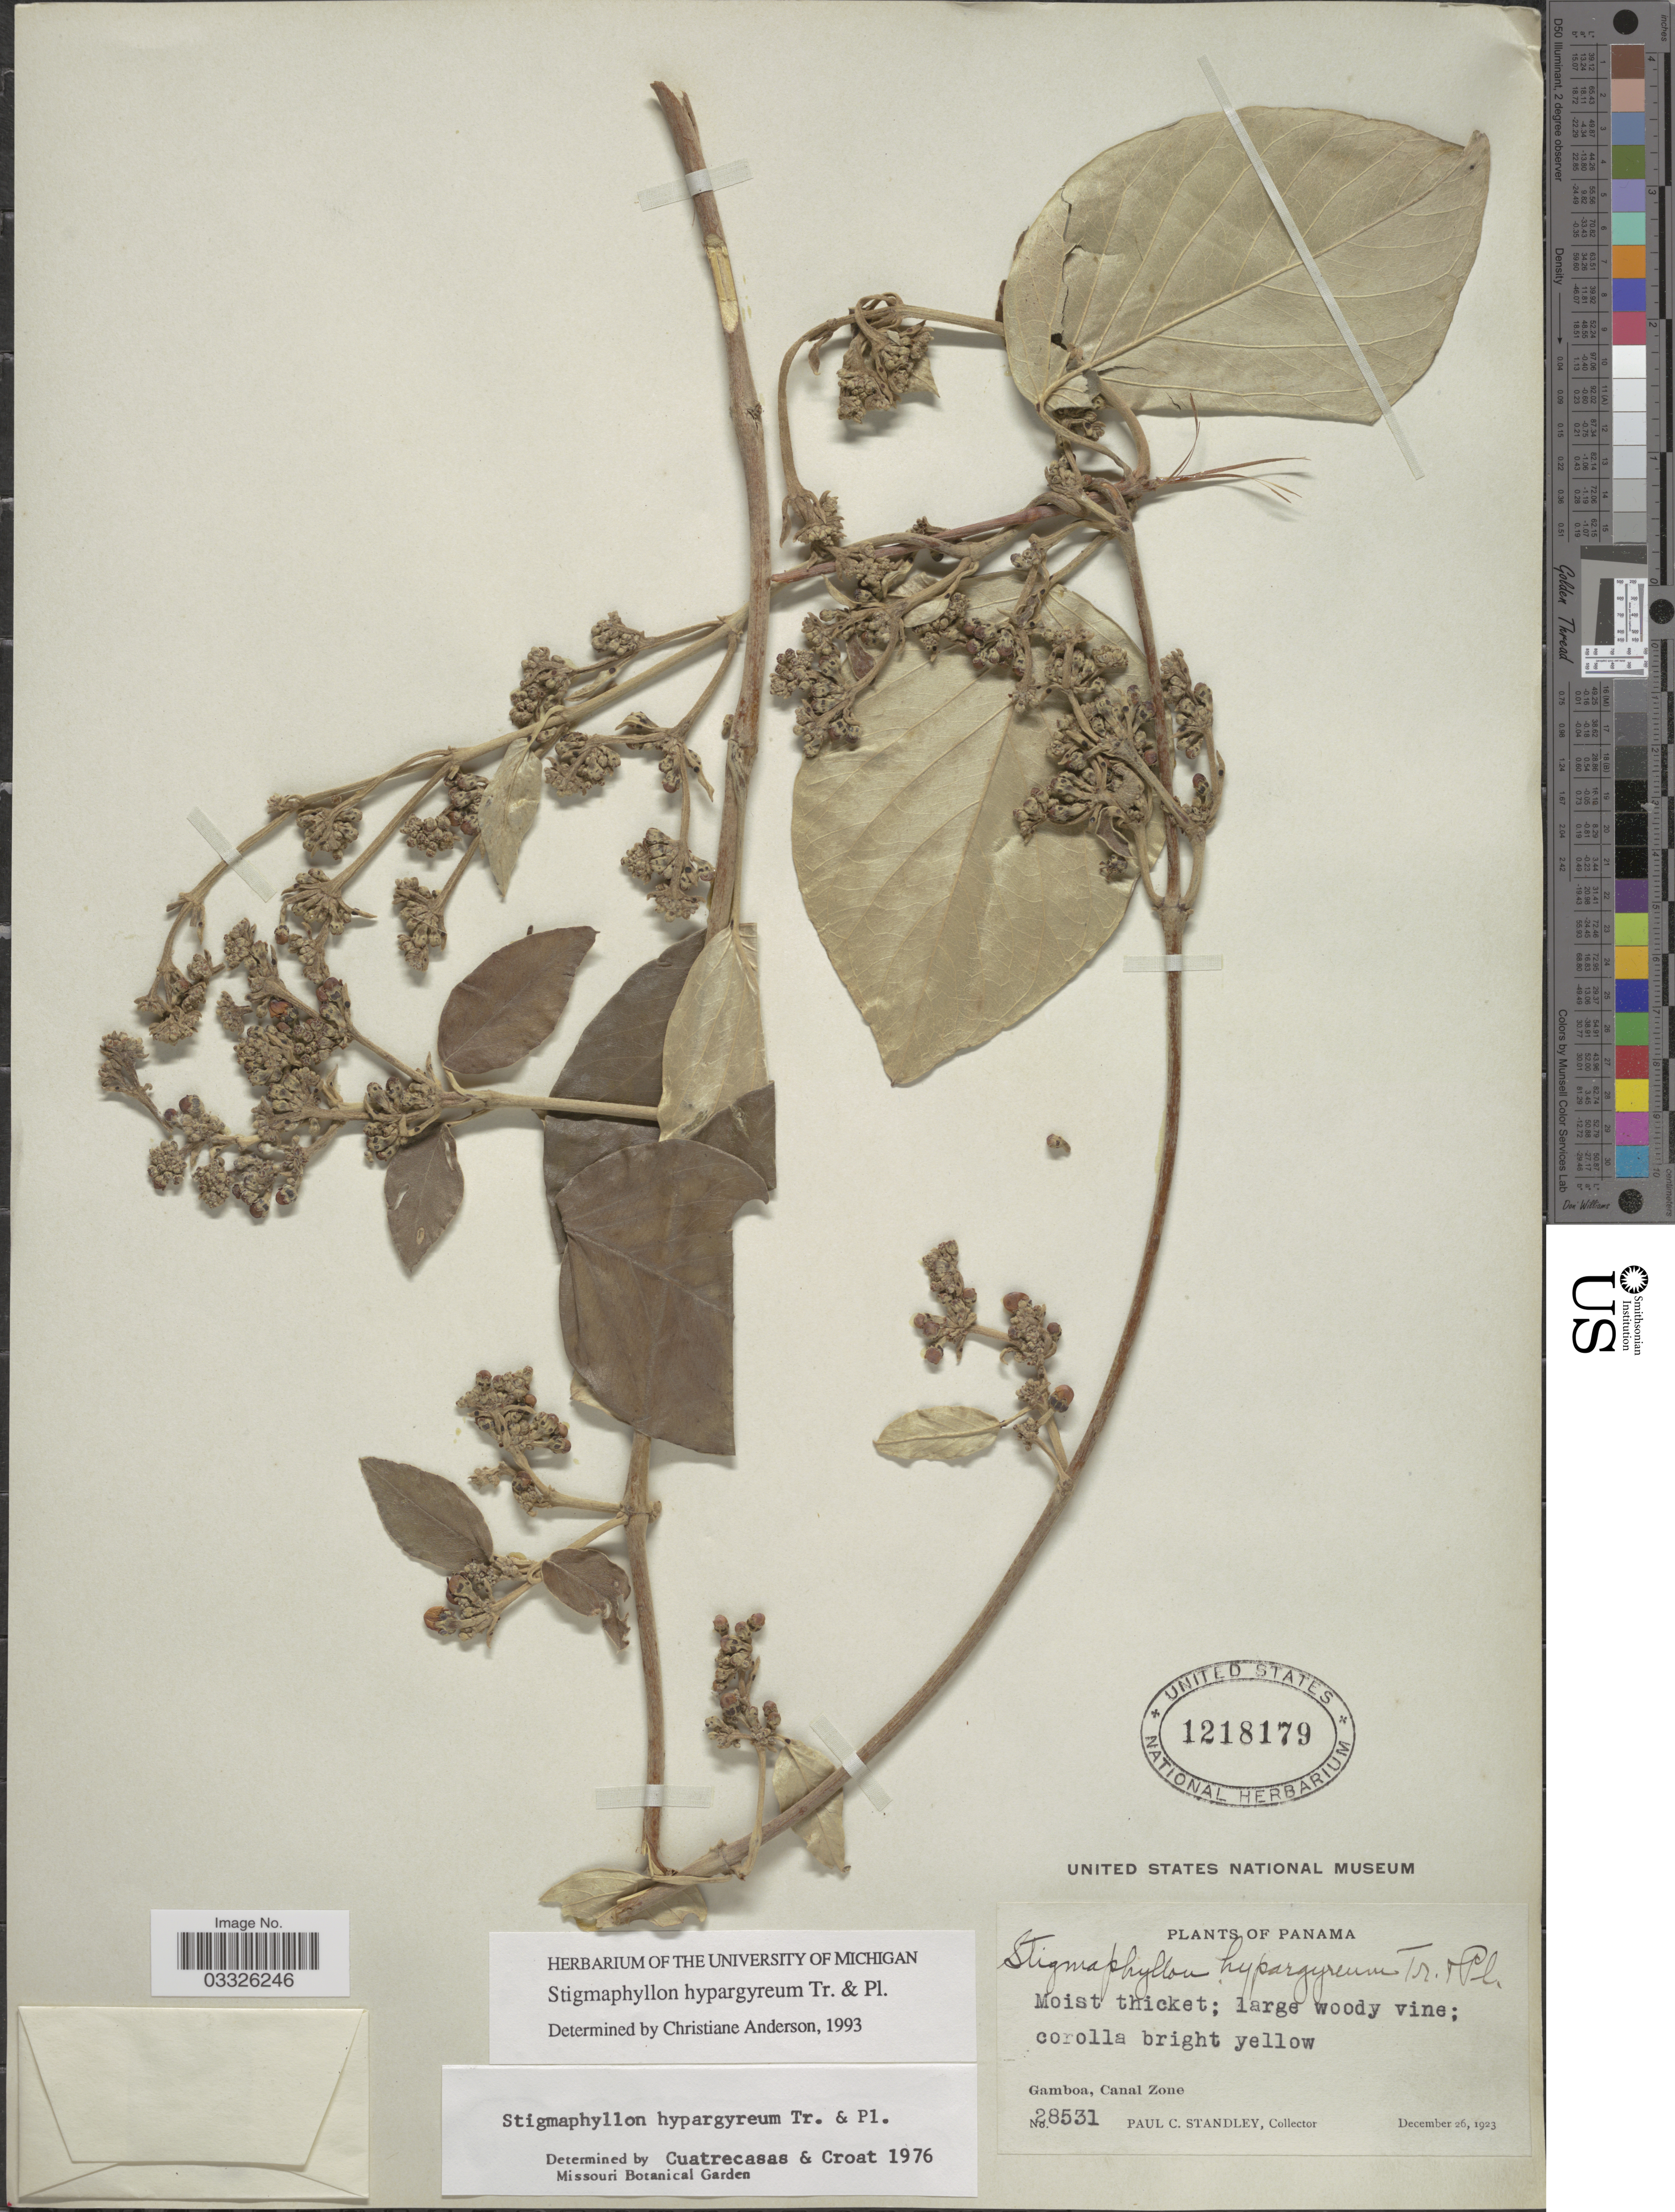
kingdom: Plantae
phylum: Tracheophyta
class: Magnoliopsida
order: Malpighiales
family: Malpighiaceae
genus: Stigmaphyllon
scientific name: Stigmaphyllon hypargyreum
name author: Triana & Planch.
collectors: P. C. Standley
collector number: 28531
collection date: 1923-12-26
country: Panama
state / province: Colón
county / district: Canal Zone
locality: Gamboa, Canal Zone.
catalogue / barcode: US 1218179